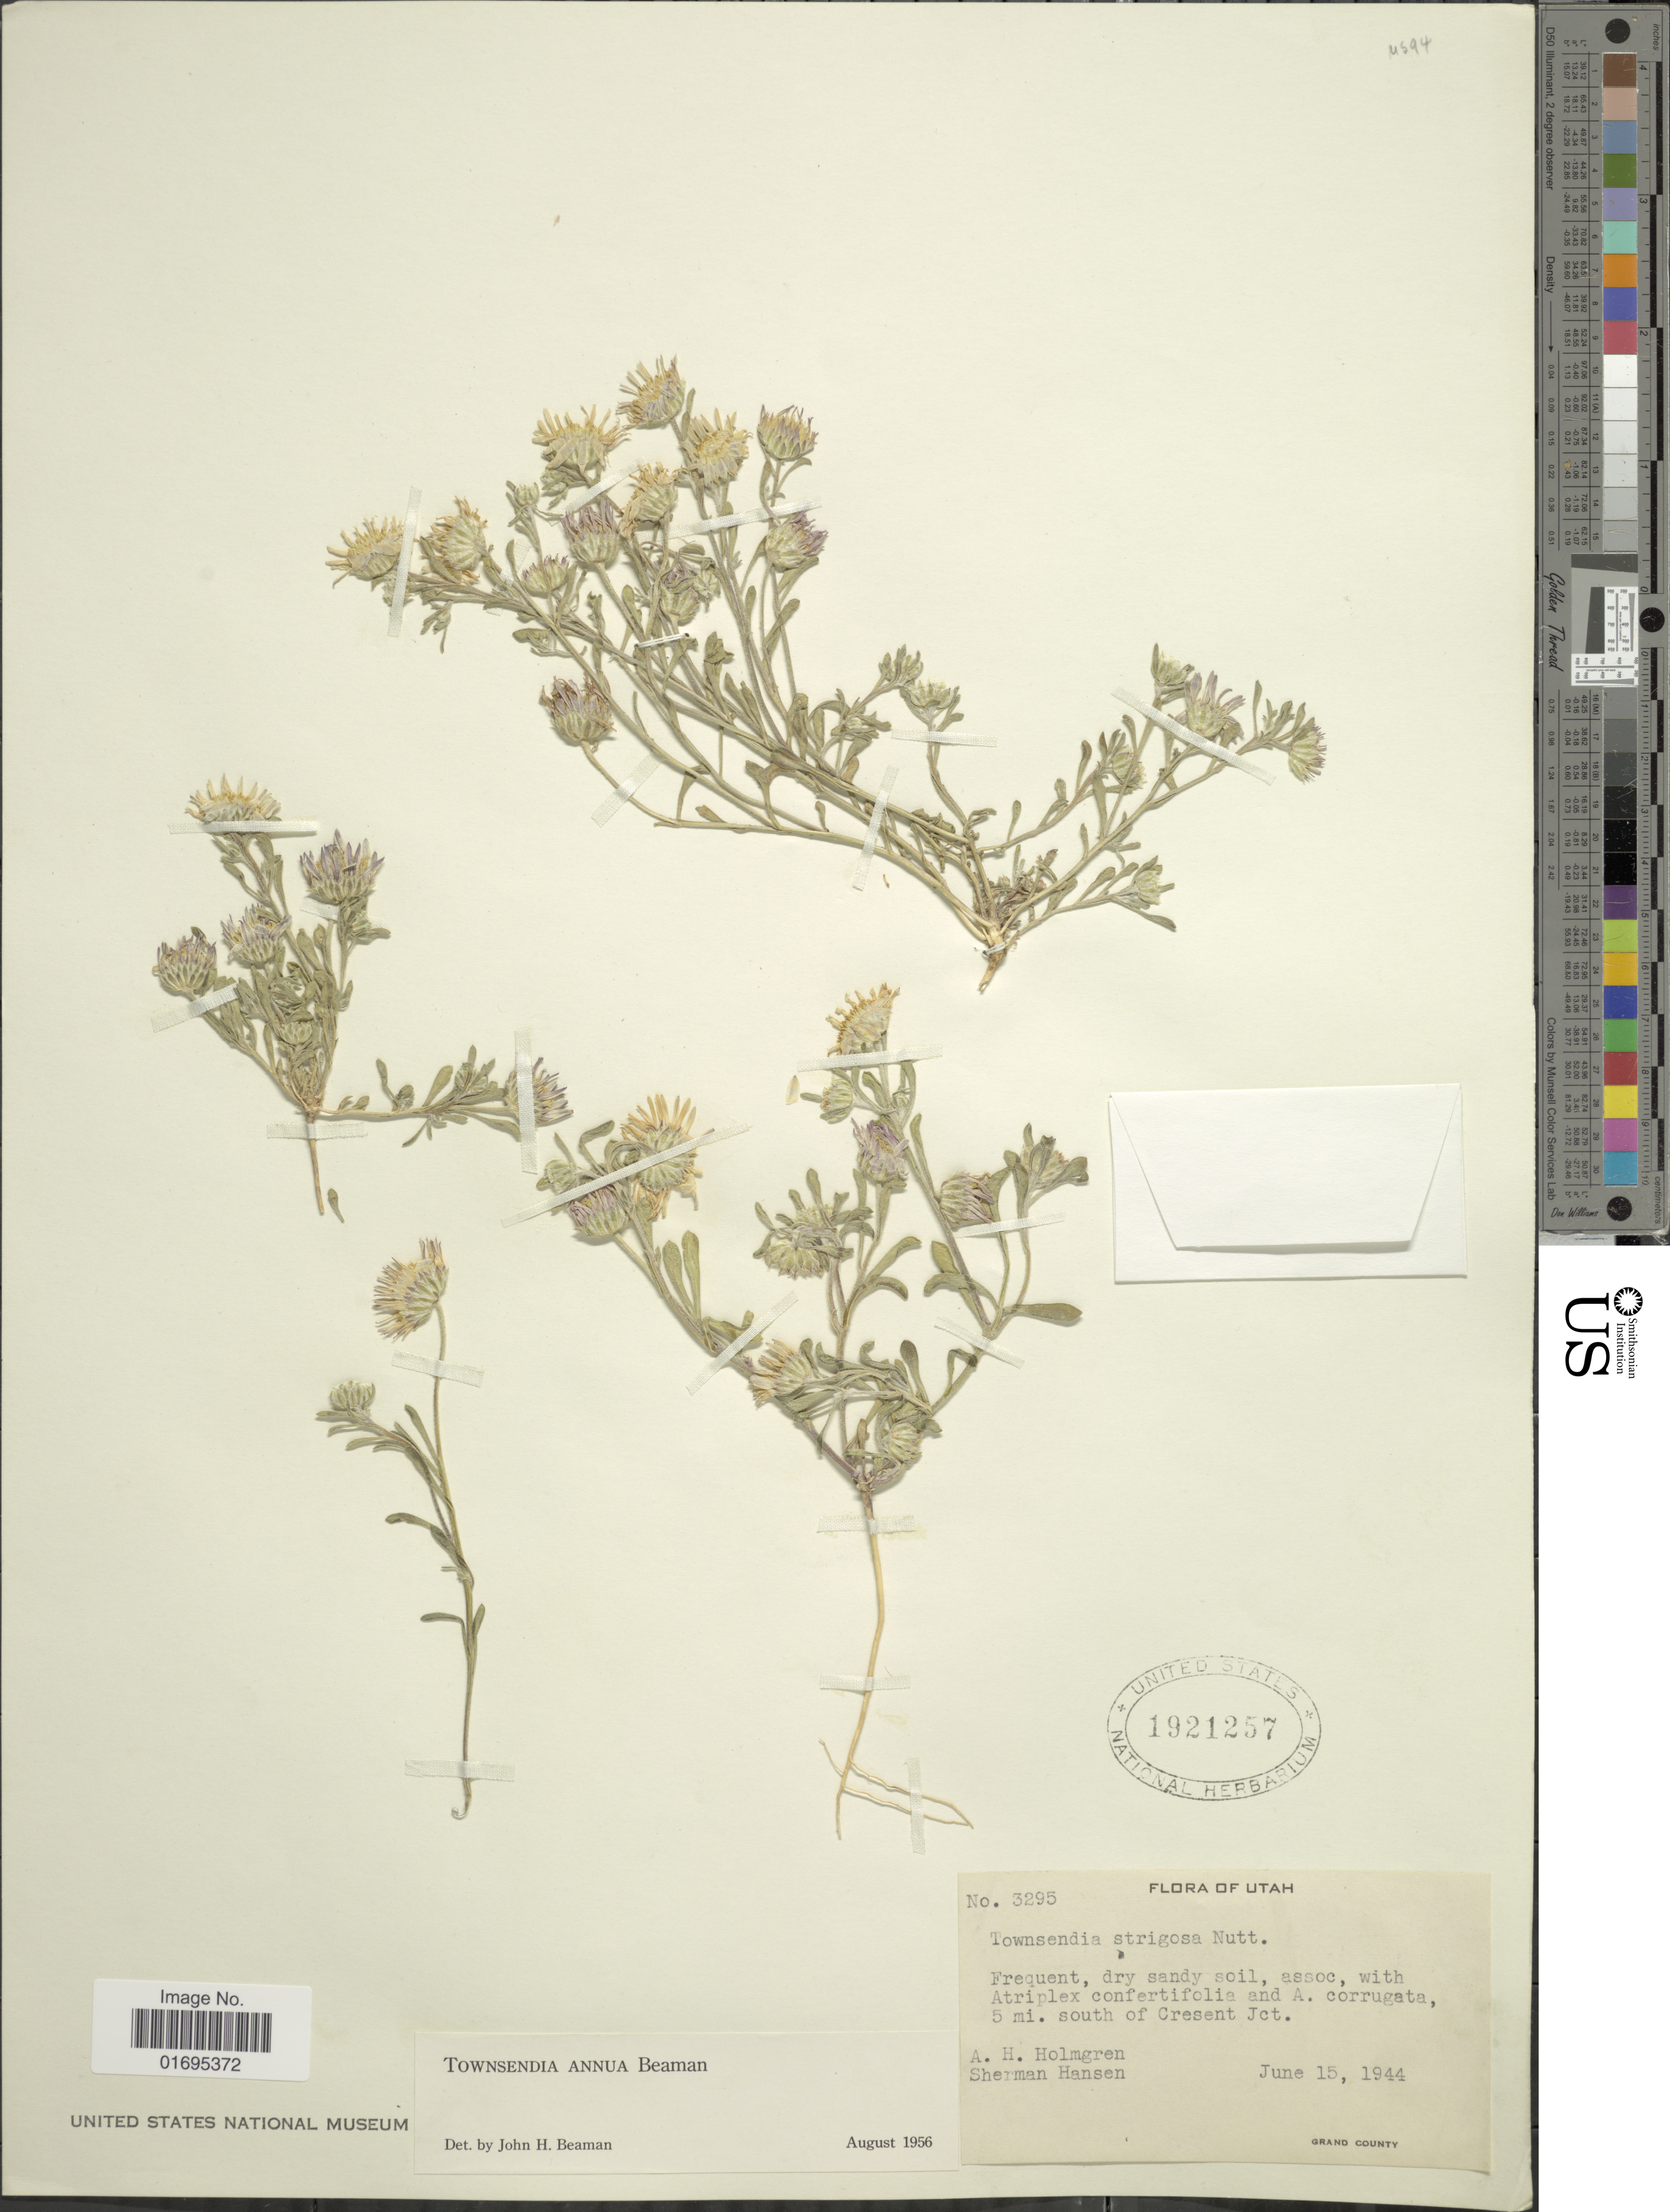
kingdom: Plantae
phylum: Tracheophyta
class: Magnoliopsida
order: Asterales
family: Asteraceae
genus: Townsendia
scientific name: Townsendia annua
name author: Beaman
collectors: A. H. Holmgren & S. Hansen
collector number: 3295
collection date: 1944-06-15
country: United States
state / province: Utah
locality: Dry sandy soil, 5 mi. south of Cresent Jct., Grand County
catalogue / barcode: US 1921257